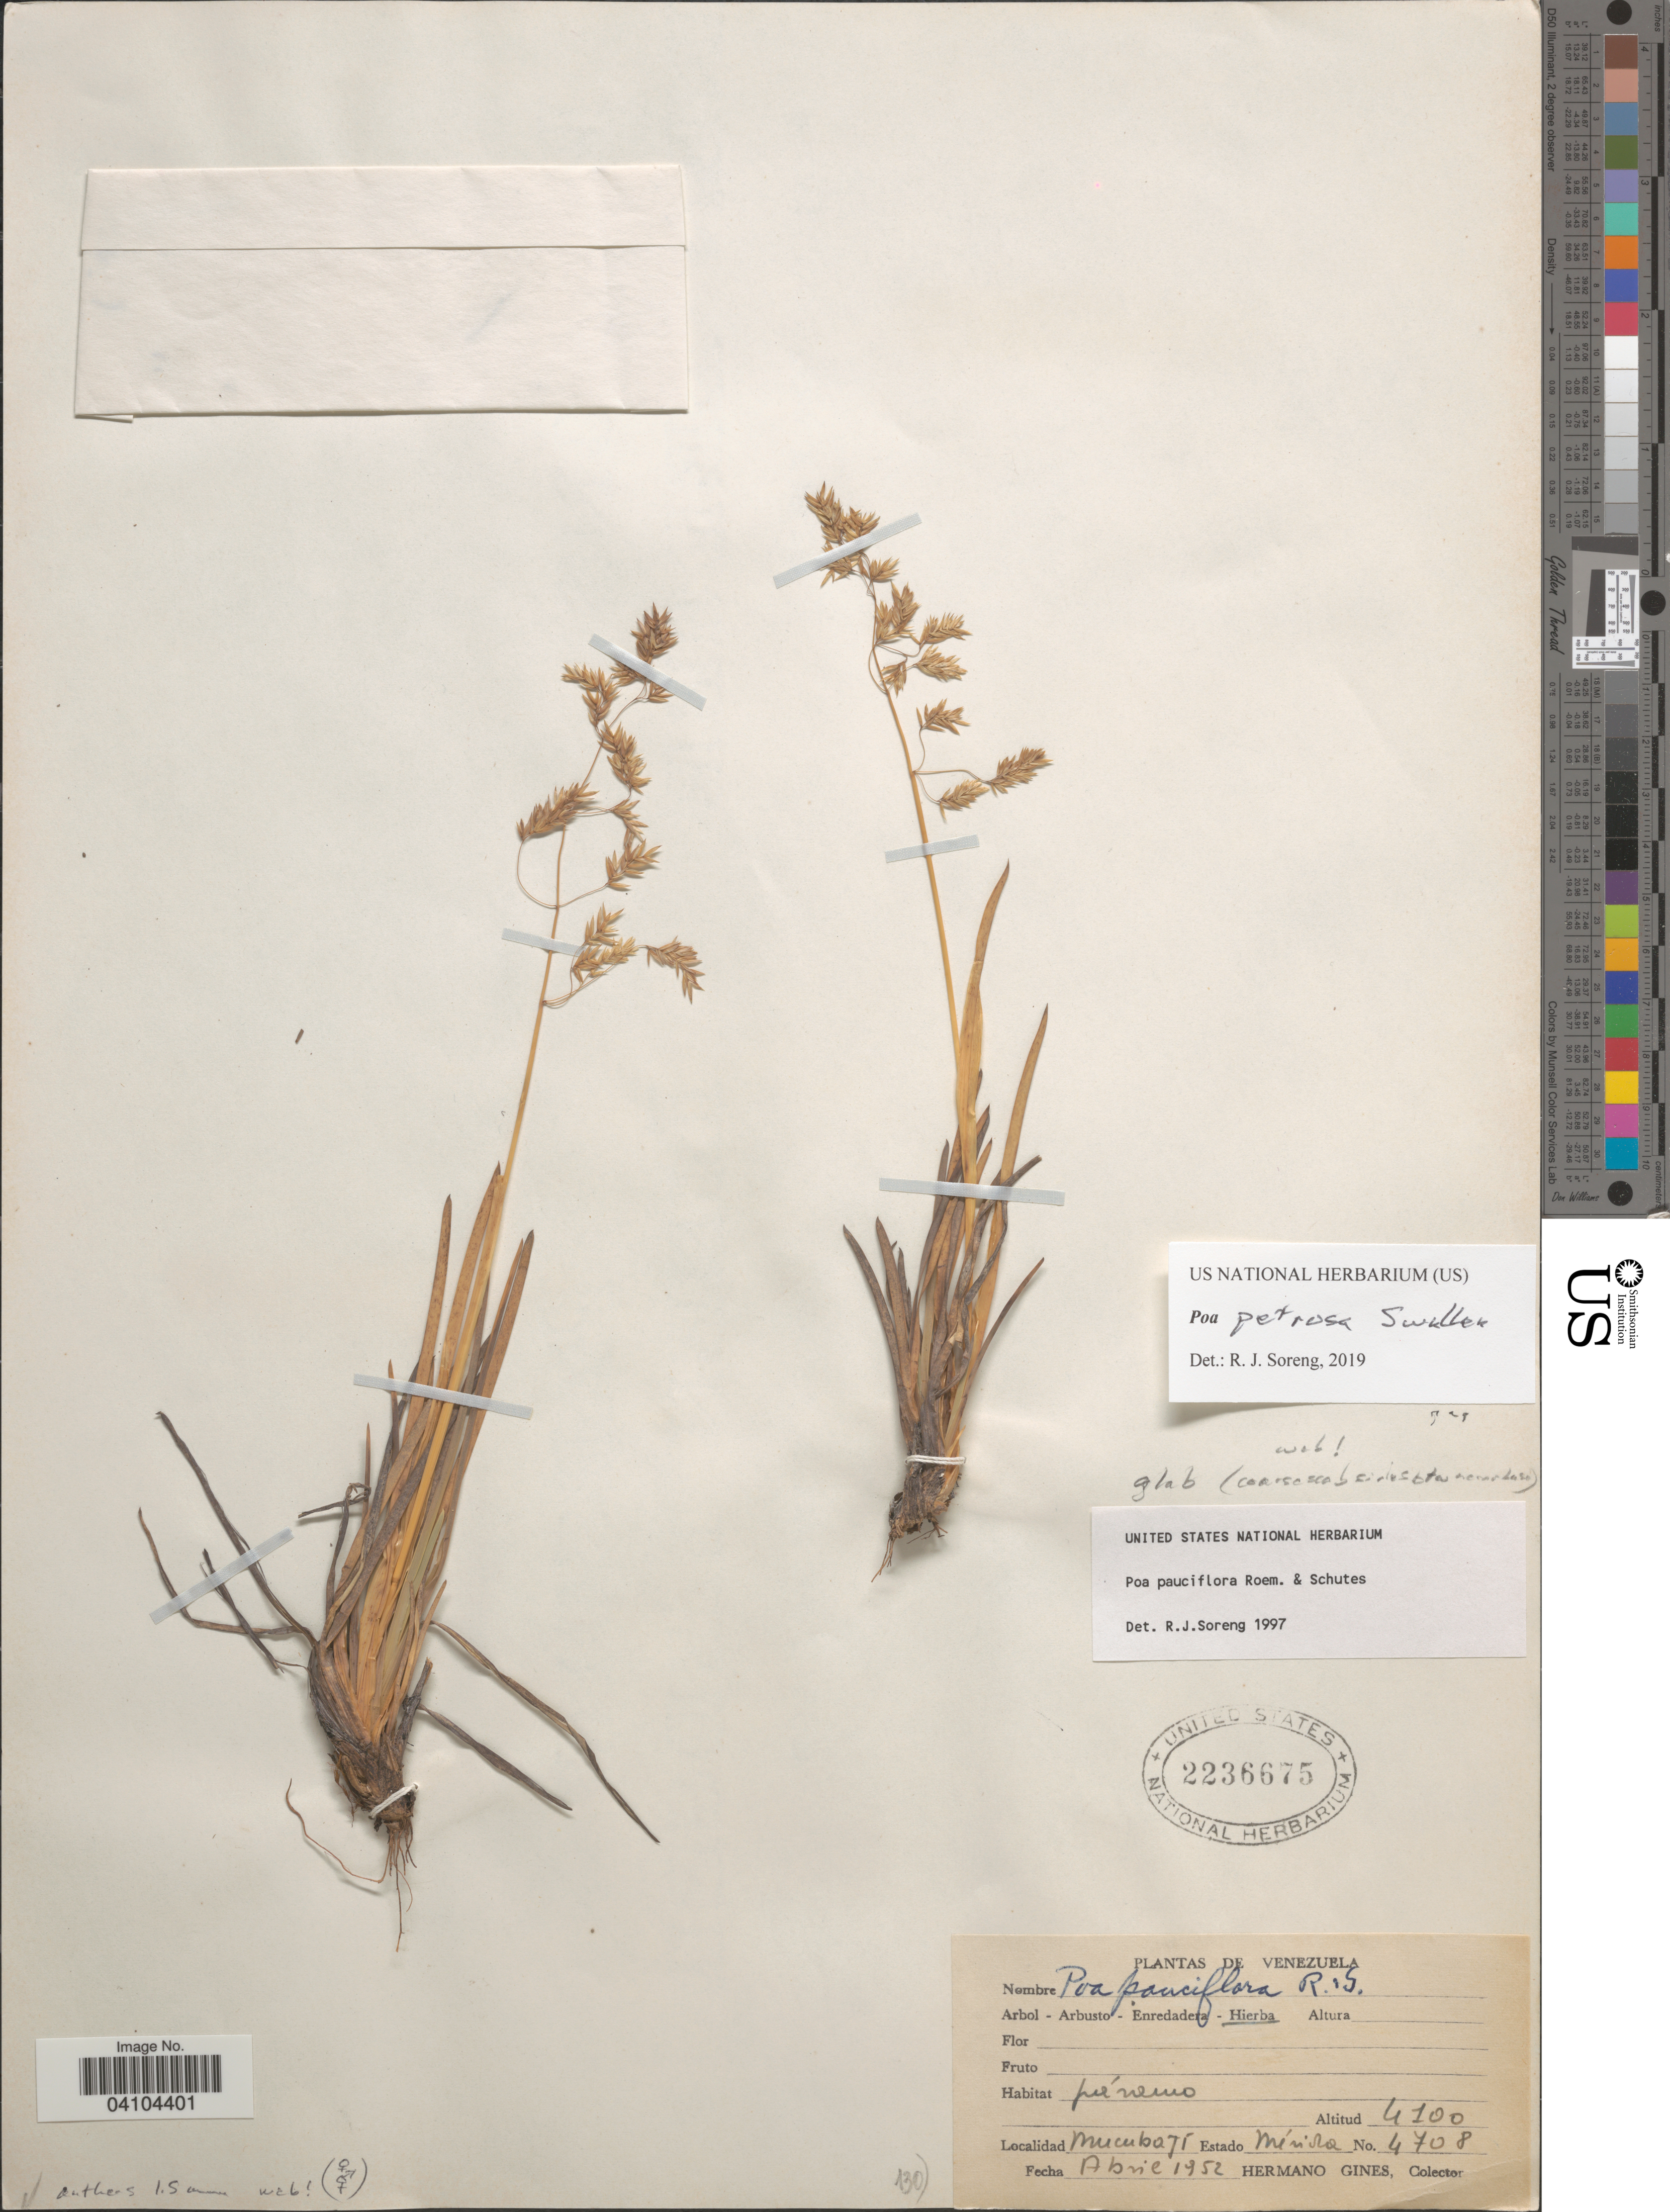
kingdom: Plantae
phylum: Tracheophyta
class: Liliopsida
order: Poales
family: Poaceae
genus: Poa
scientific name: Poa petrosa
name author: Swallen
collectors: Bro. Gines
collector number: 4708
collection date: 1952-04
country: Venezuela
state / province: Merida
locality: Mucubají.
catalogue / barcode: US 2236675